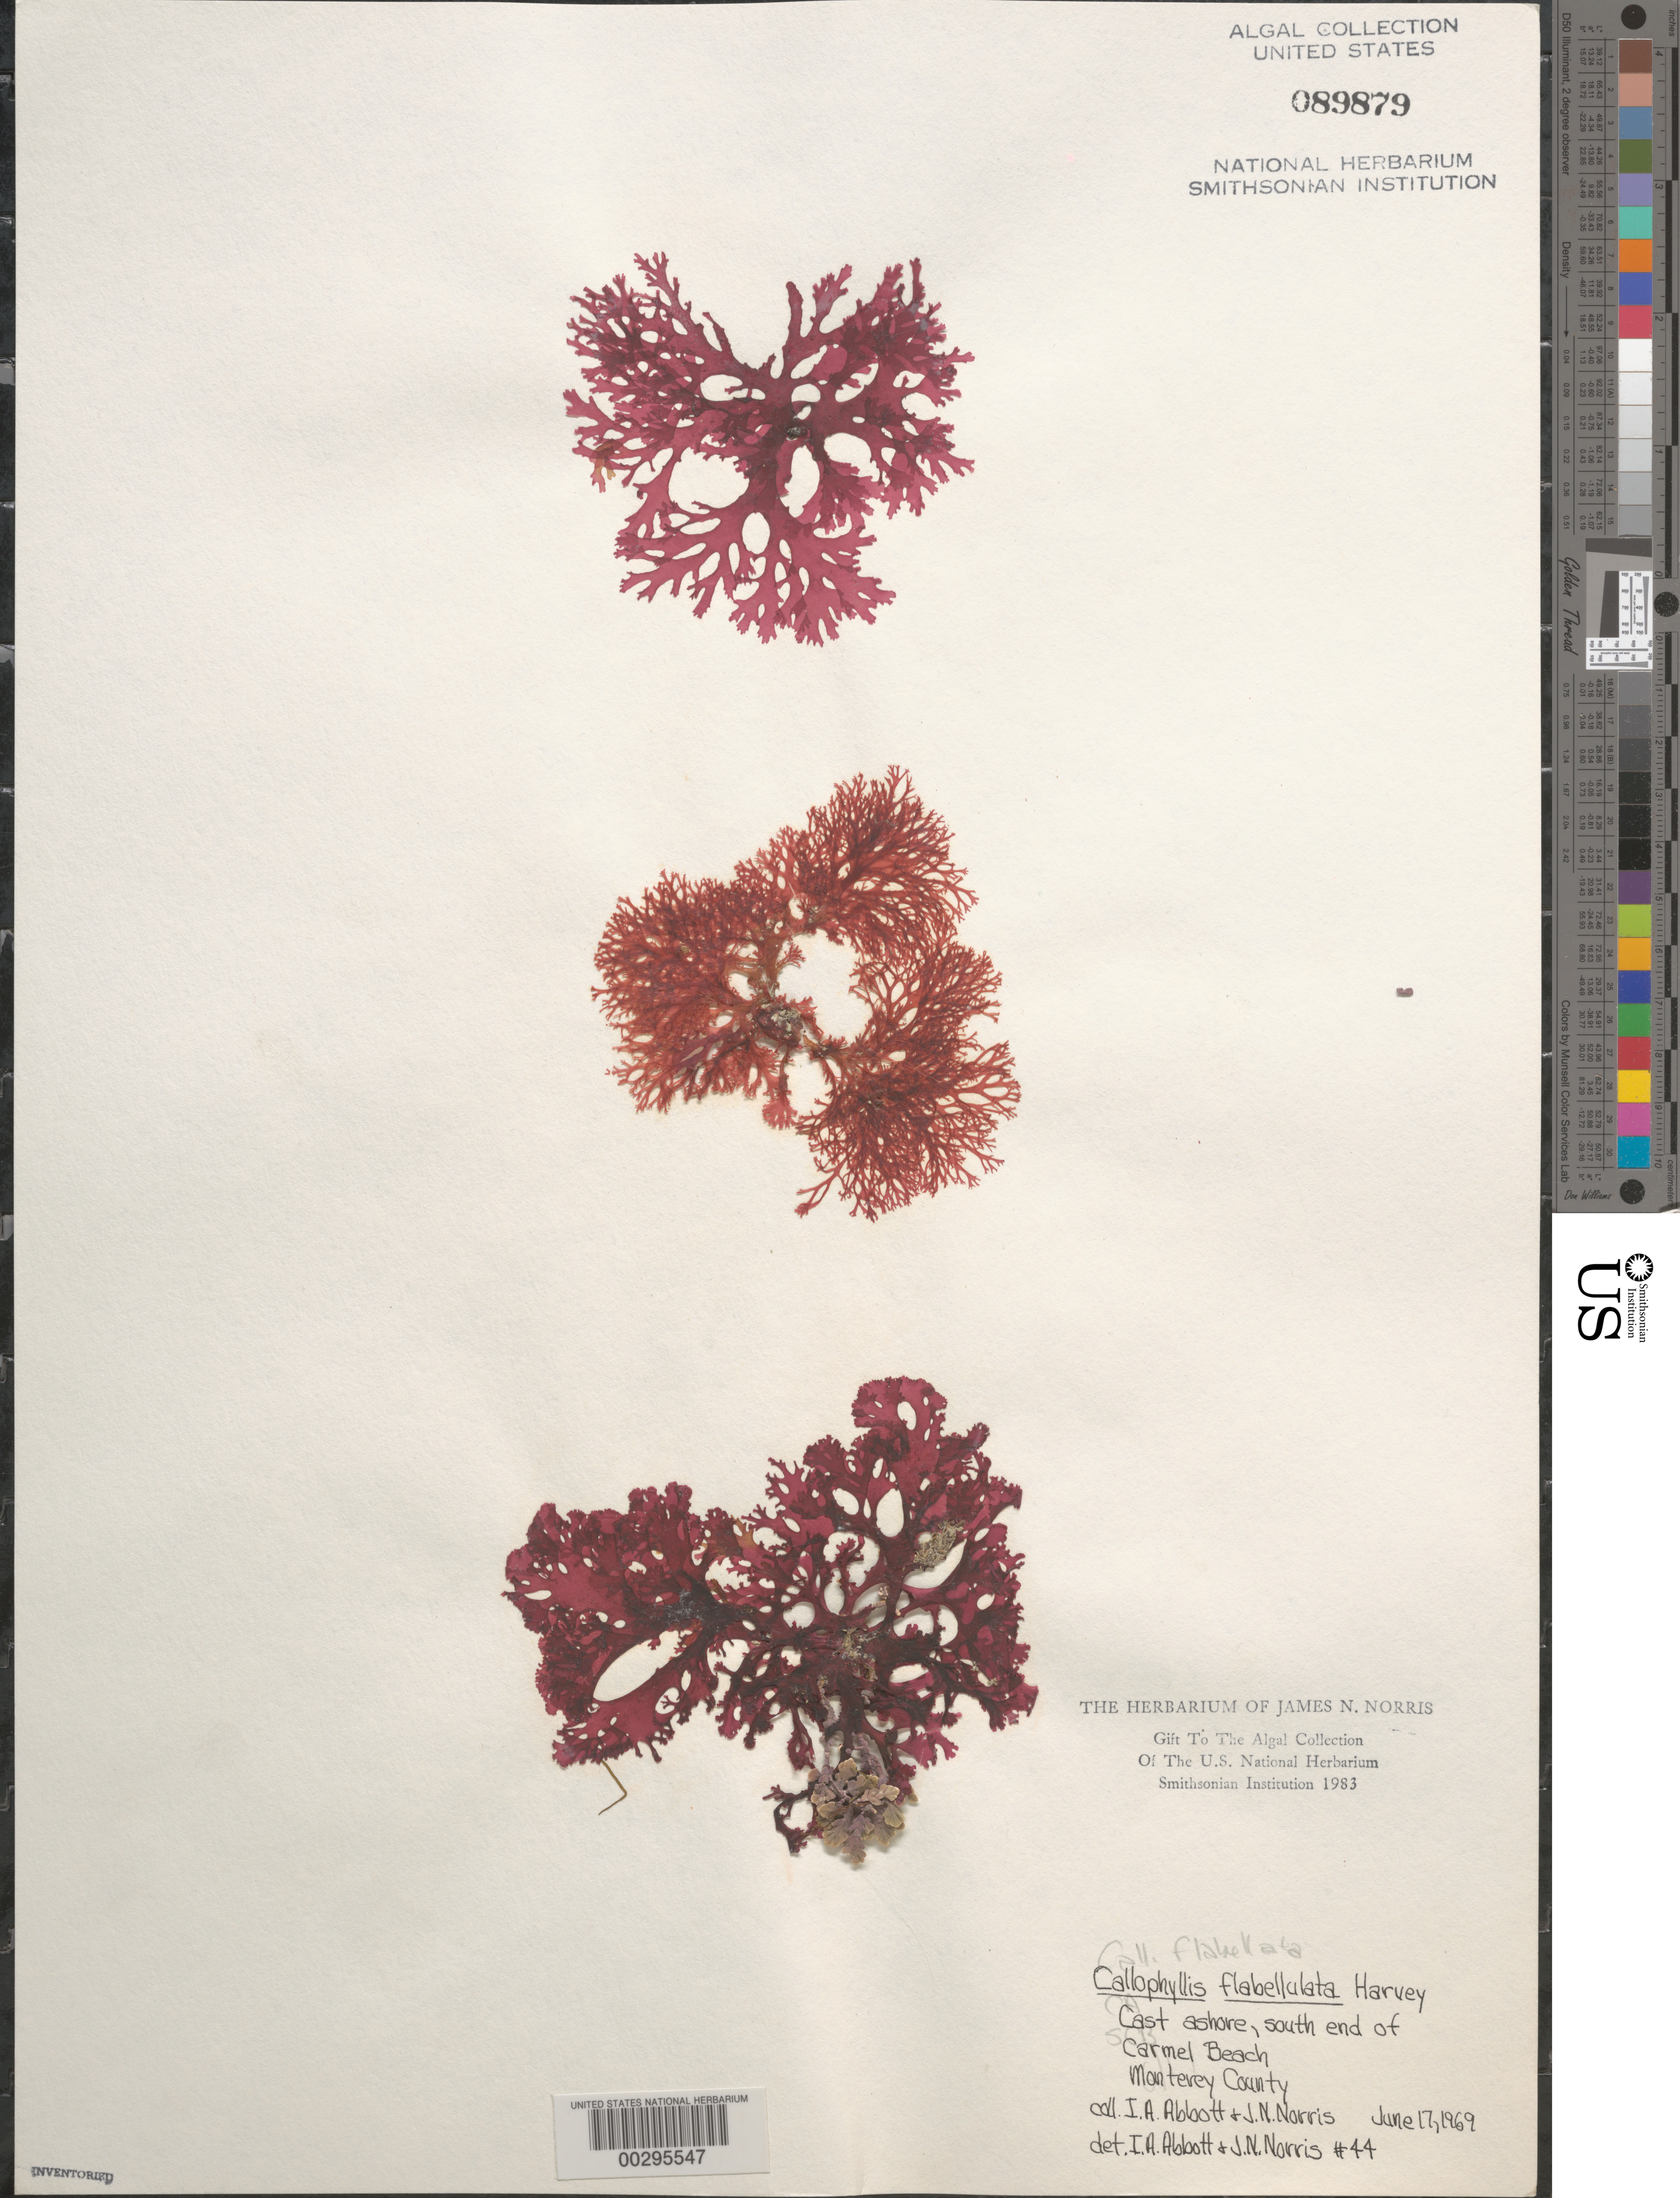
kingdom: Plantae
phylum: Rhodophyta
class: Florideophyceae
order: Gigartinales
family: Kallymeniaceae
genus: Callophyllis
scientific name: Callophyllis flabellulata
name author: Harv.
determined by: Abbott, I. A.; Norris, J. N.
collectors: I. A. Abbott & J. N. Norris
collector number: JN-44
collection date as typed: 17 Jun 1969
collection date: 1969-06-17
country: United States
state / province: California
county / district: Monterey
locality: Carmel Beach, south end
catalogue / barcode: US 89879